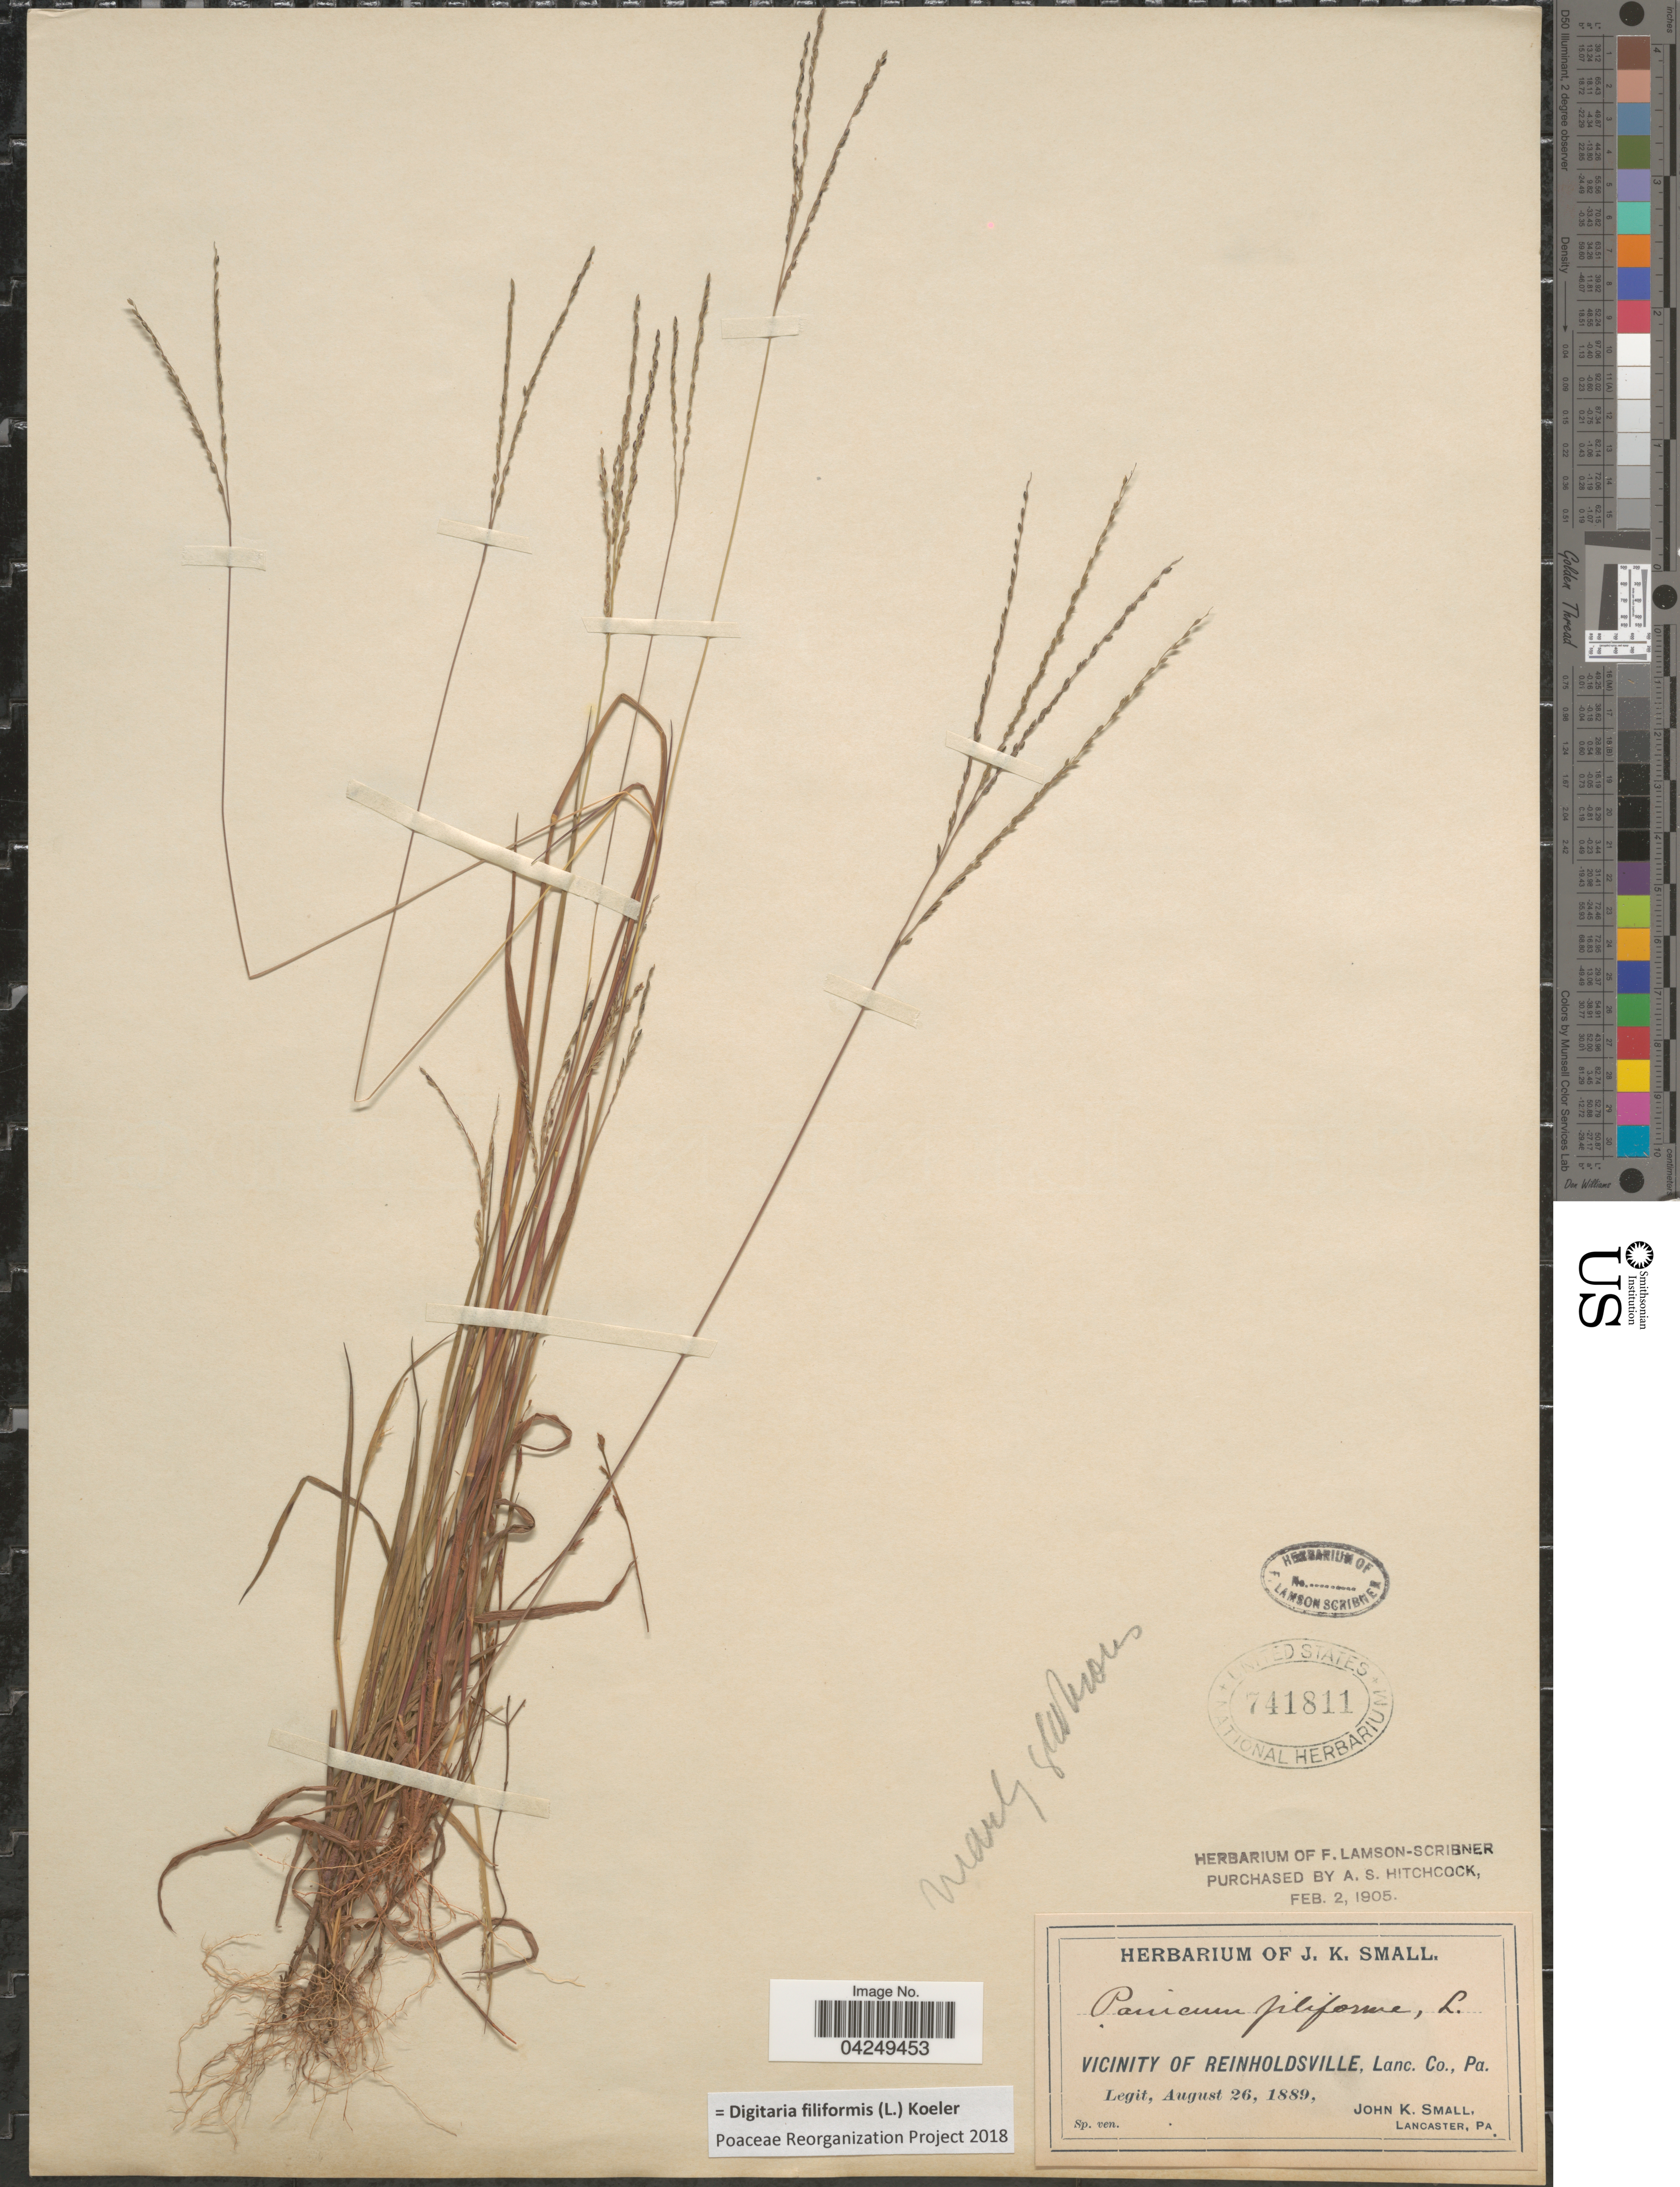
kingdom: Plantae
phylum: Tracheophyta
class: Liliopsida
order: Poales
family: Poaceae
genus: Digitaria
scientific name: Digitaria filiformis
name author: (L.) Koeler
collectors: J. K. Small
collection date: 1889-08-26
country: United States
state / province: Pennsylvania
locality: Vicinity of Reinholdsville, Lanc. Co.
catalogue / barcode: US 741811